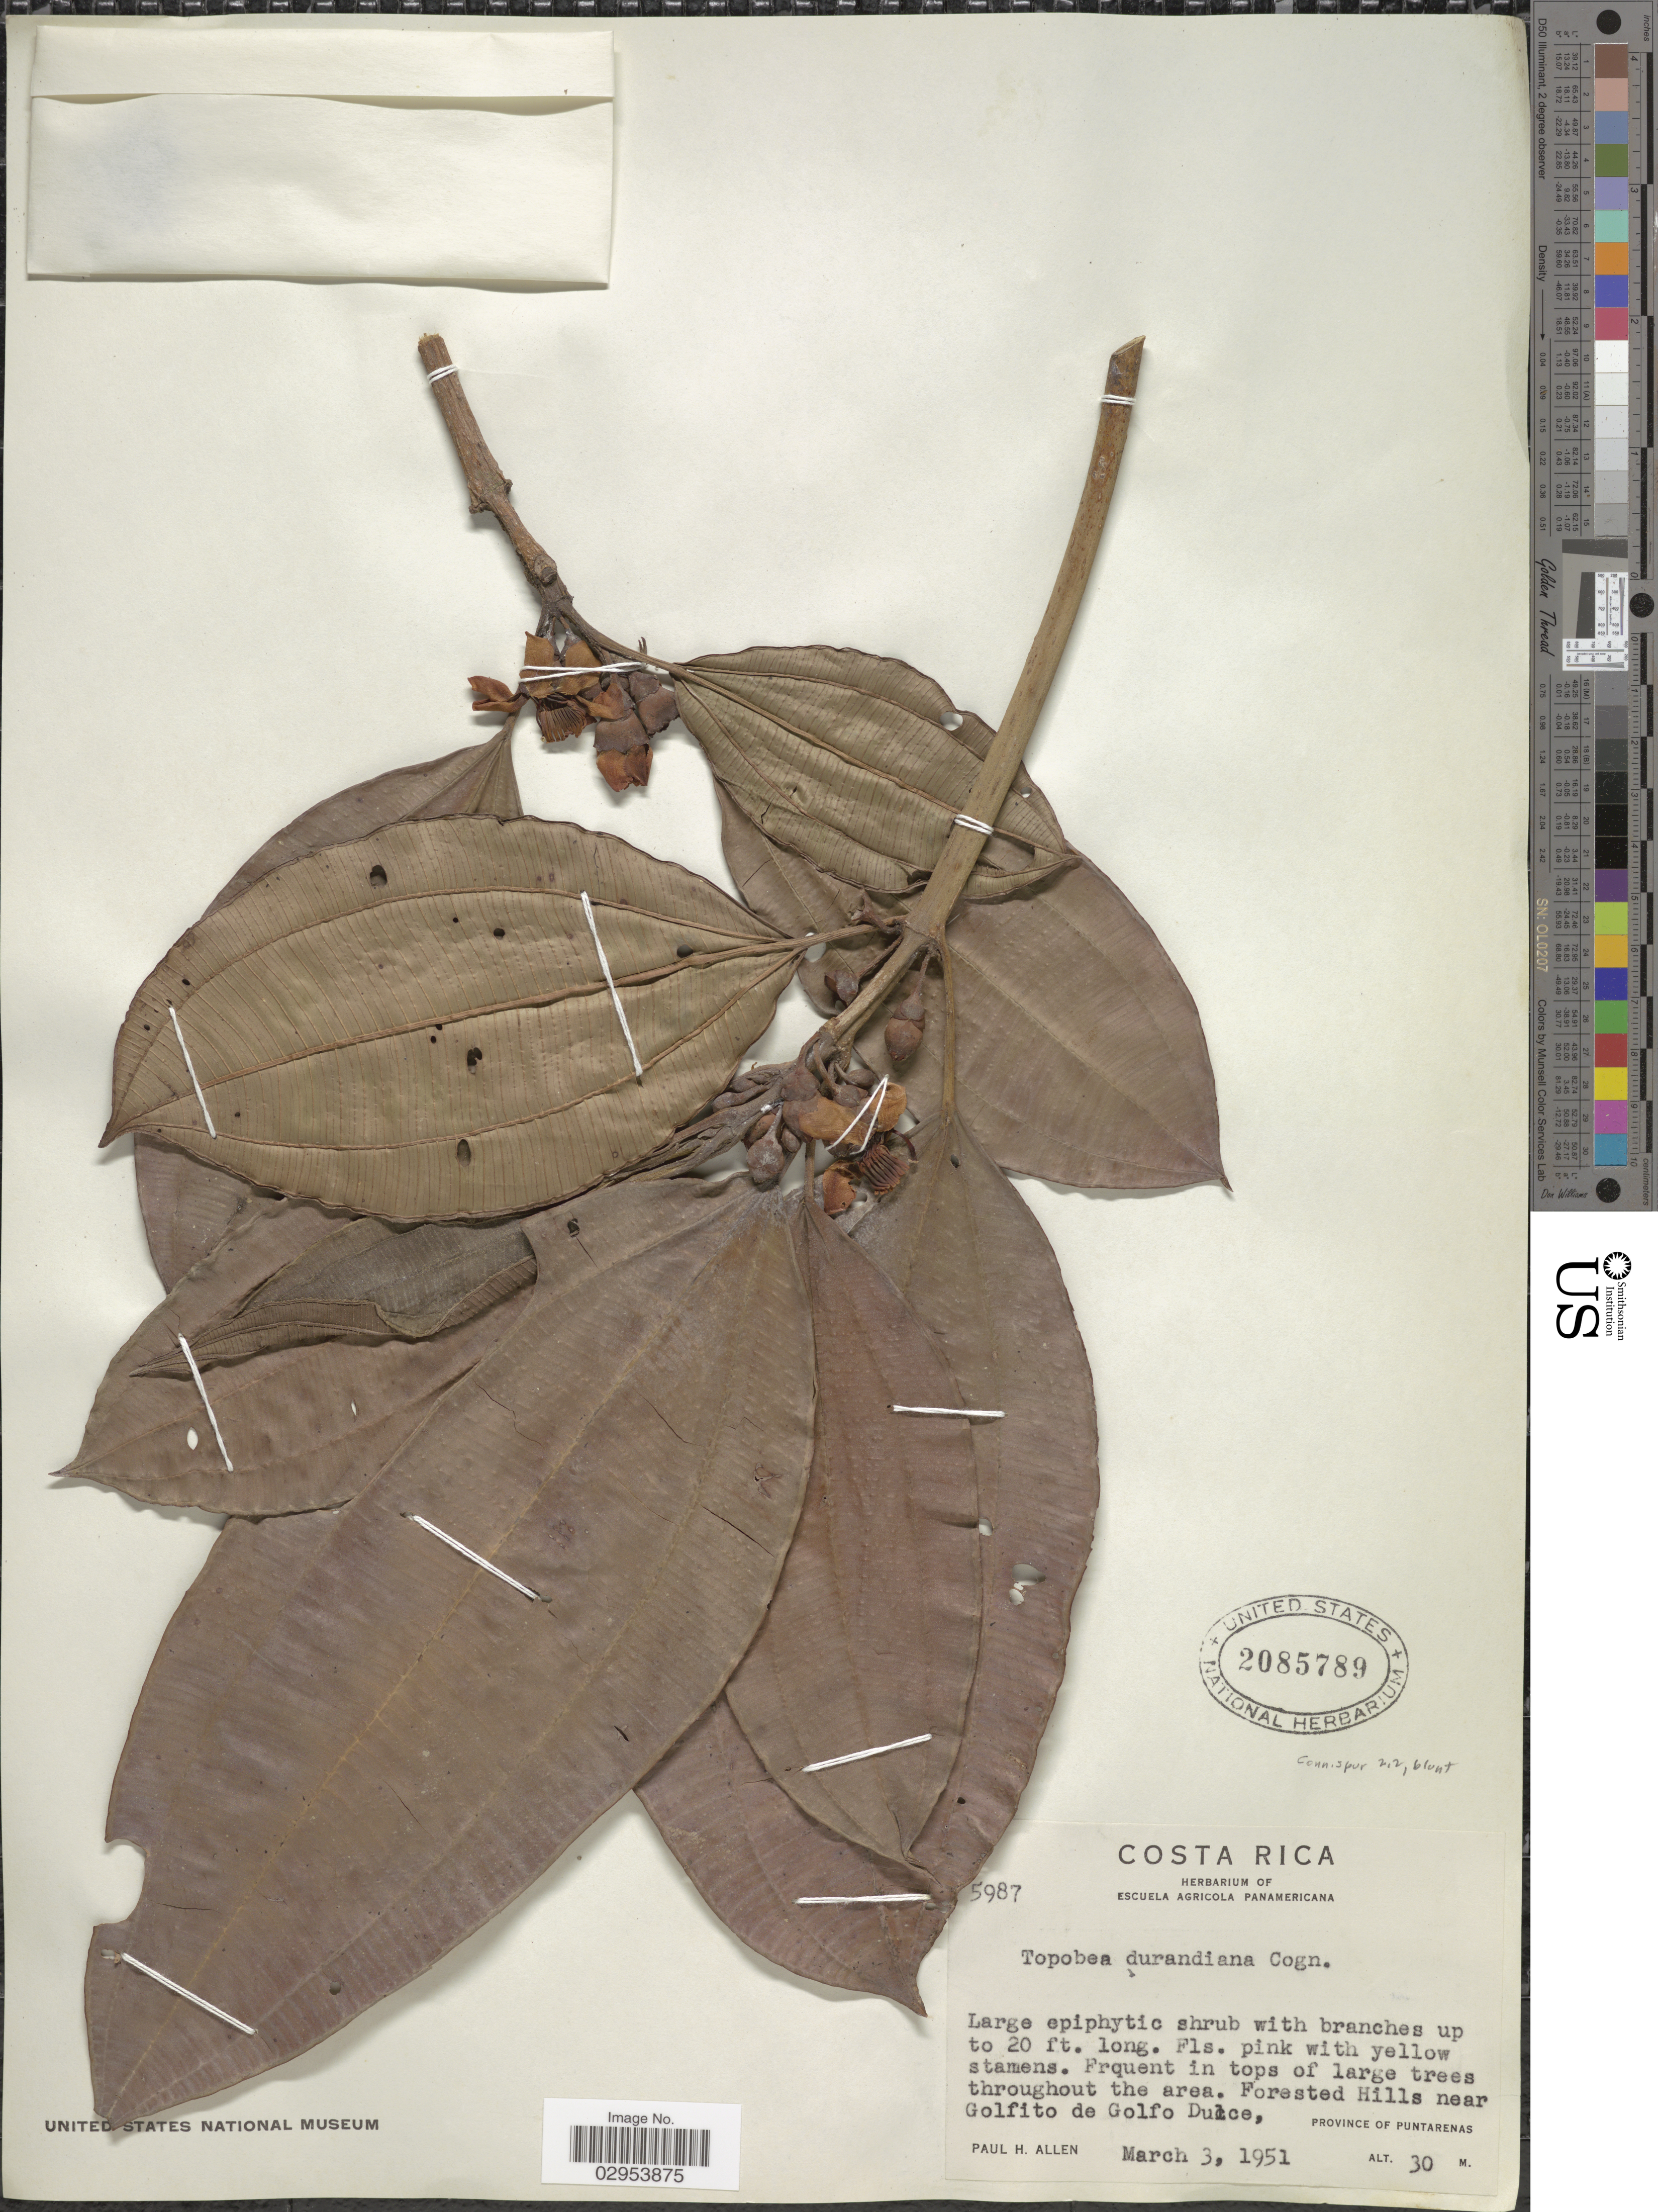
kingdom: Plantae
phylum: Tracheophyta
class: Magnoliopsida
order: Myrtales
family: Melastomataceae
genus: Topobea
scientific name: Topobea maurofernandeziana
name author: Cogn.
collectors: P. H. Allen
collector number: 5987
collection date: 1951-03-03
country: Costa Rica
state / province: Puntarenas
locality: Forested Hills near Golfito de Golfo Dulce.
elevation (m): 30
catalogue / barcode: US 2085789